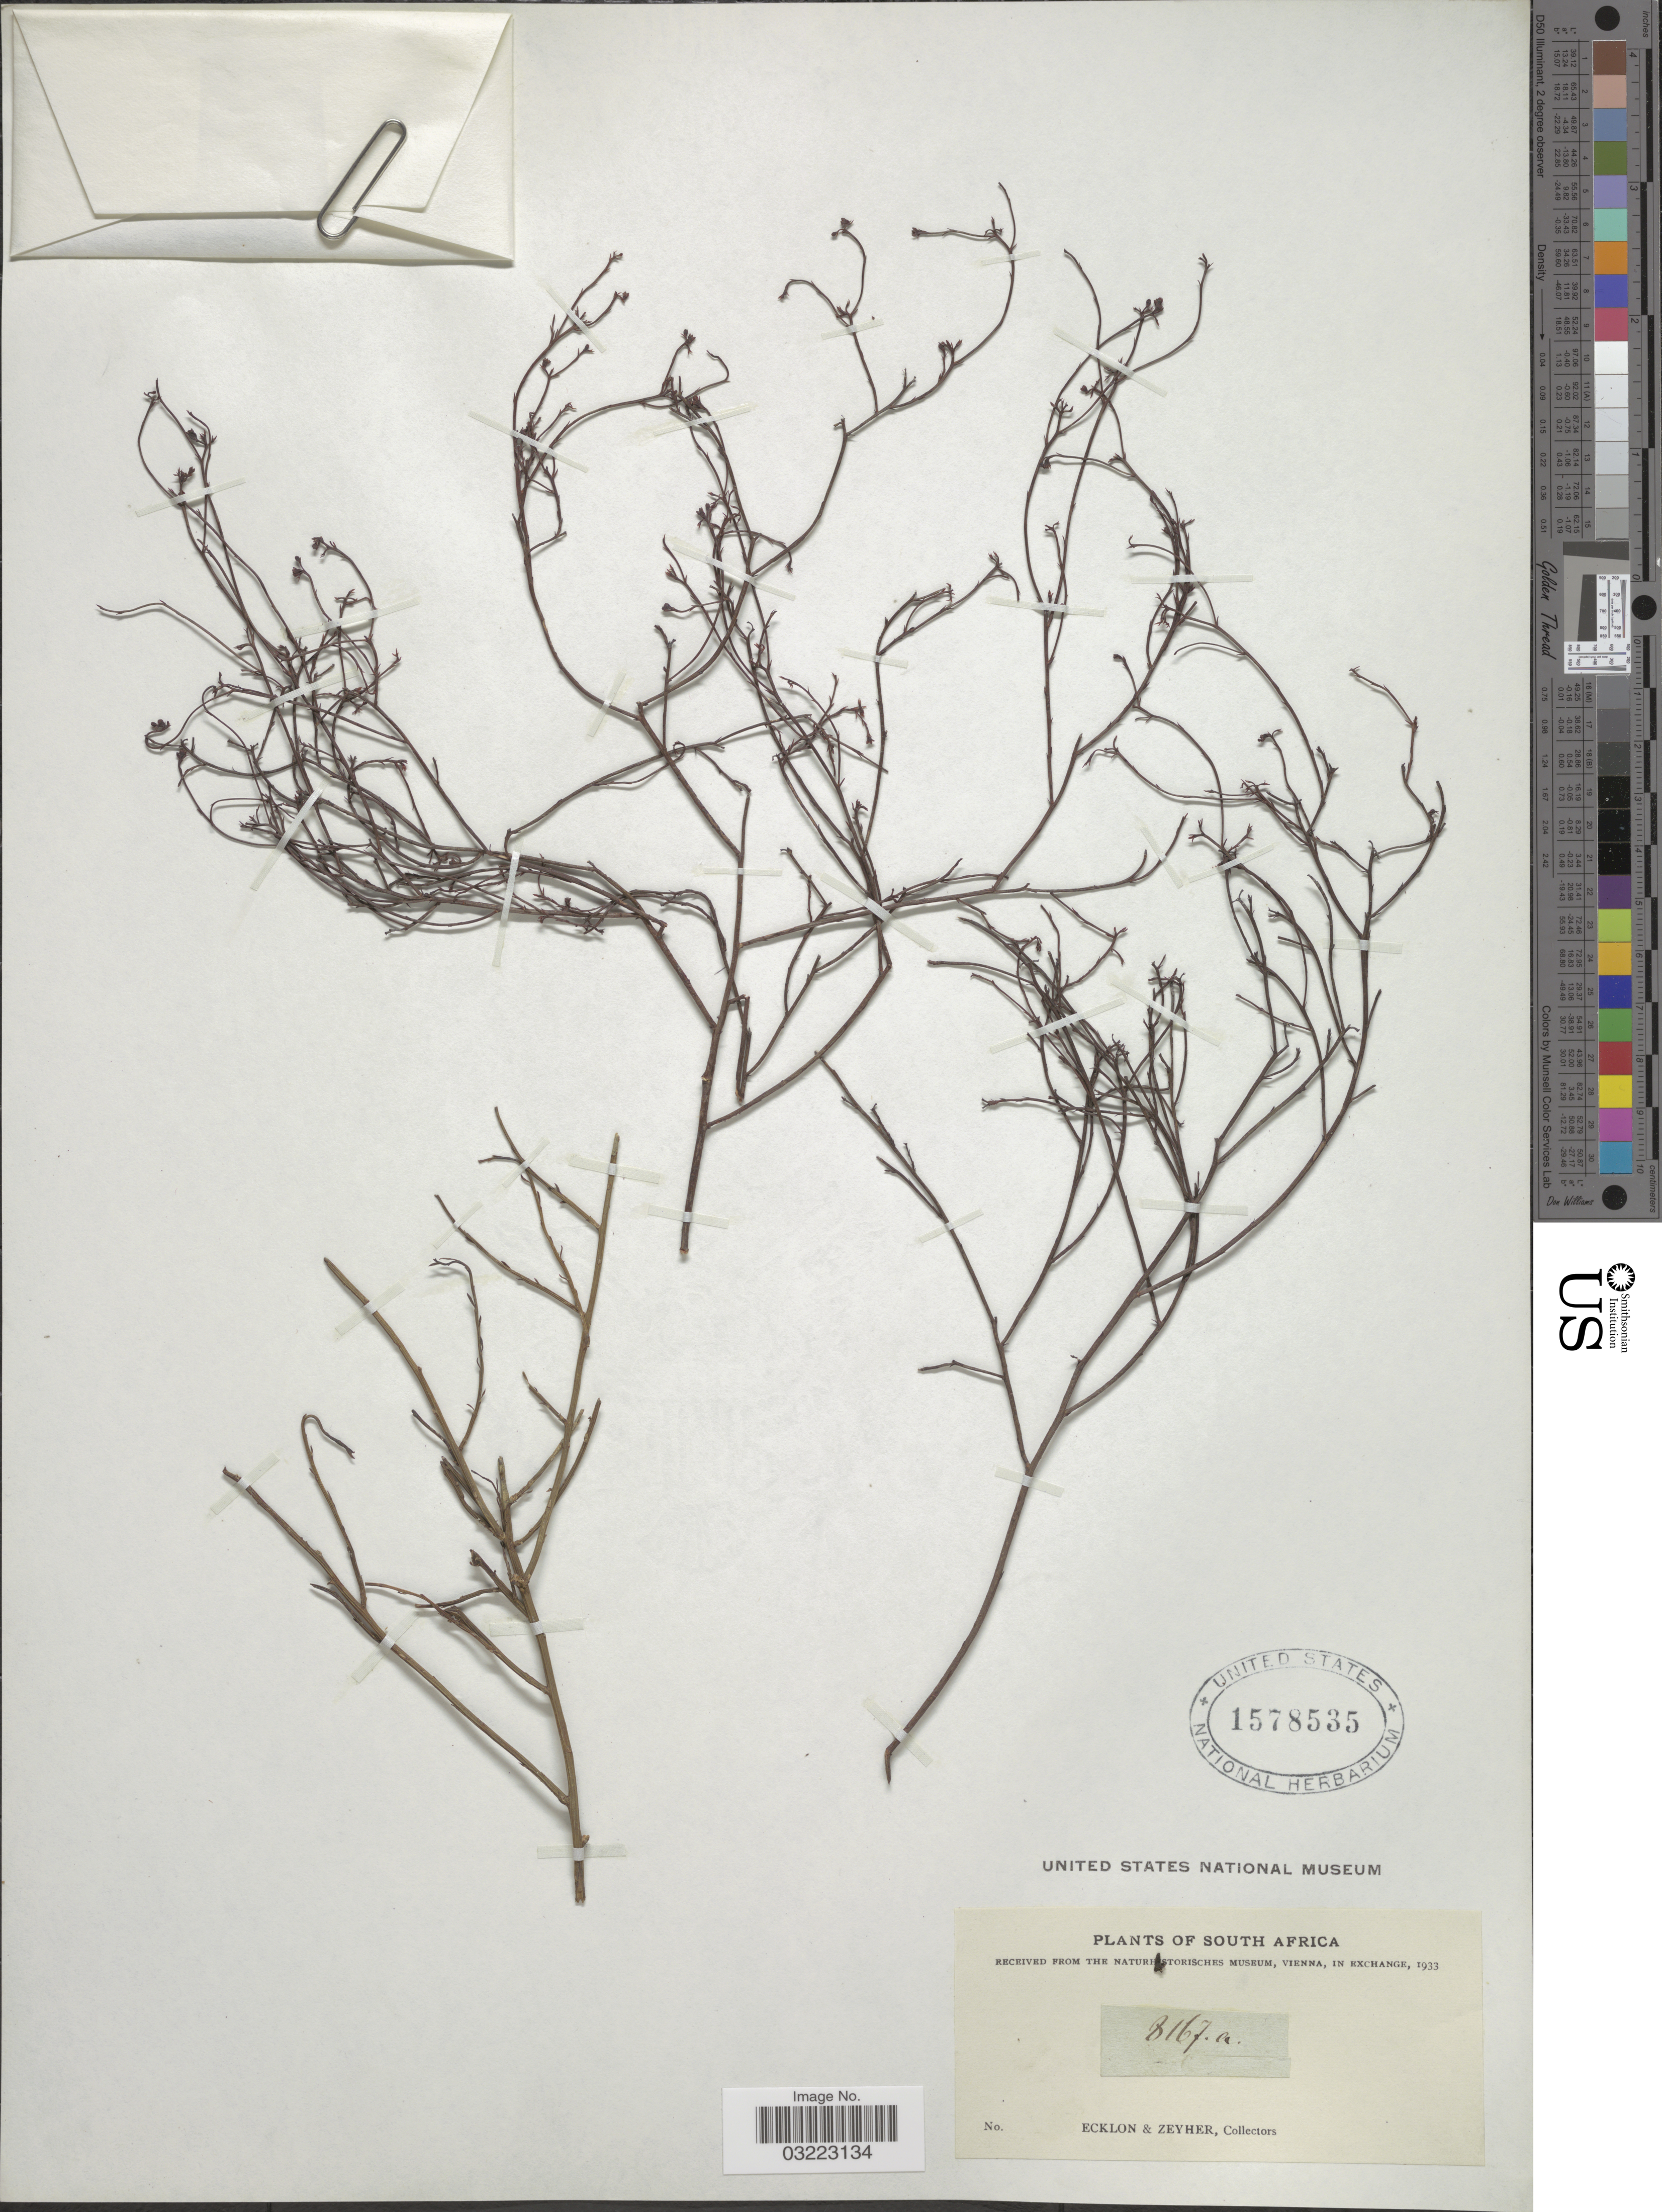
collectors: -. Ecklon & -. Zeyher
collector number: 8167a?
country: South Africa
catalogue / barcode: US 1578535